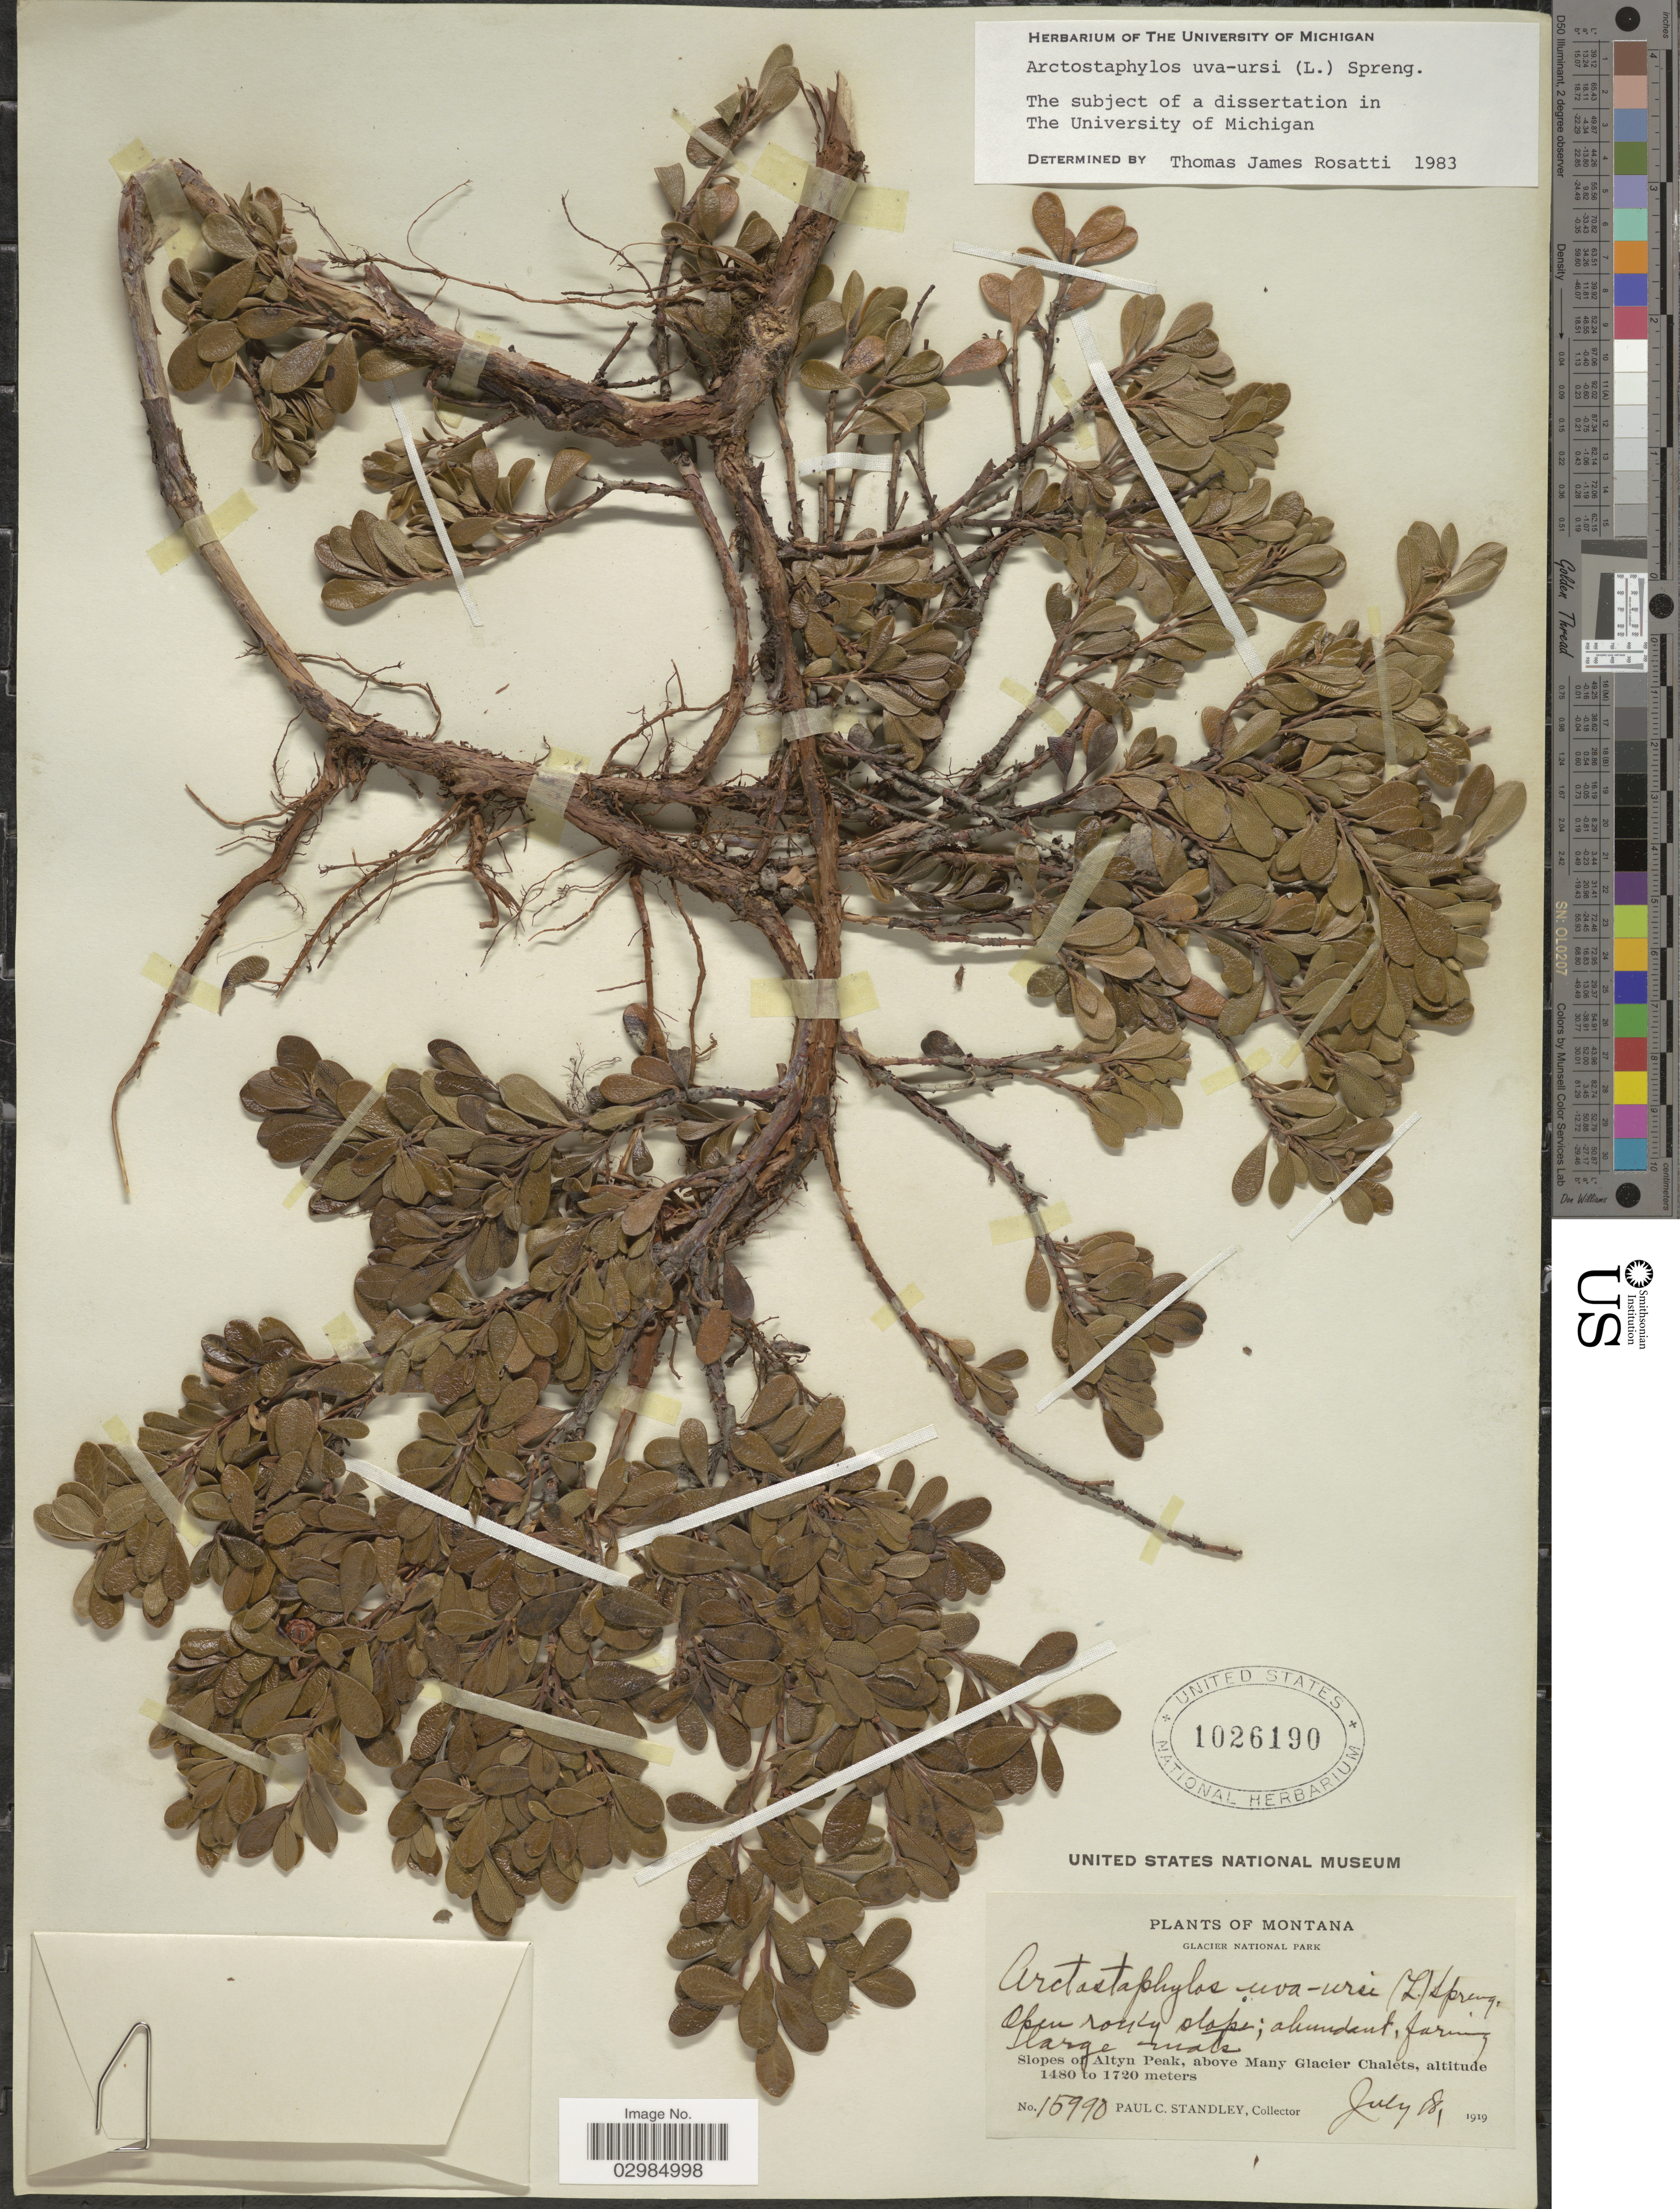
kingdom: Plantae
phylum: Tracheophyta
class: Magnoliopsida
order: Ericales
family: Ericaceae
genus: Arctostaphylos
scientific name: Arctostaphylos uva-ursi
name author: (L.) Spreng.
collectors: P. C. Standley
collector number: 15990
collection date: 1919-07-18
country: United States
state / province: Montana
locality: Glacier National Park. Slopes of Atyn Peak, above Many Glacier Chalets.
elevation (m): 1480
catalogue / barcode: US 1026190